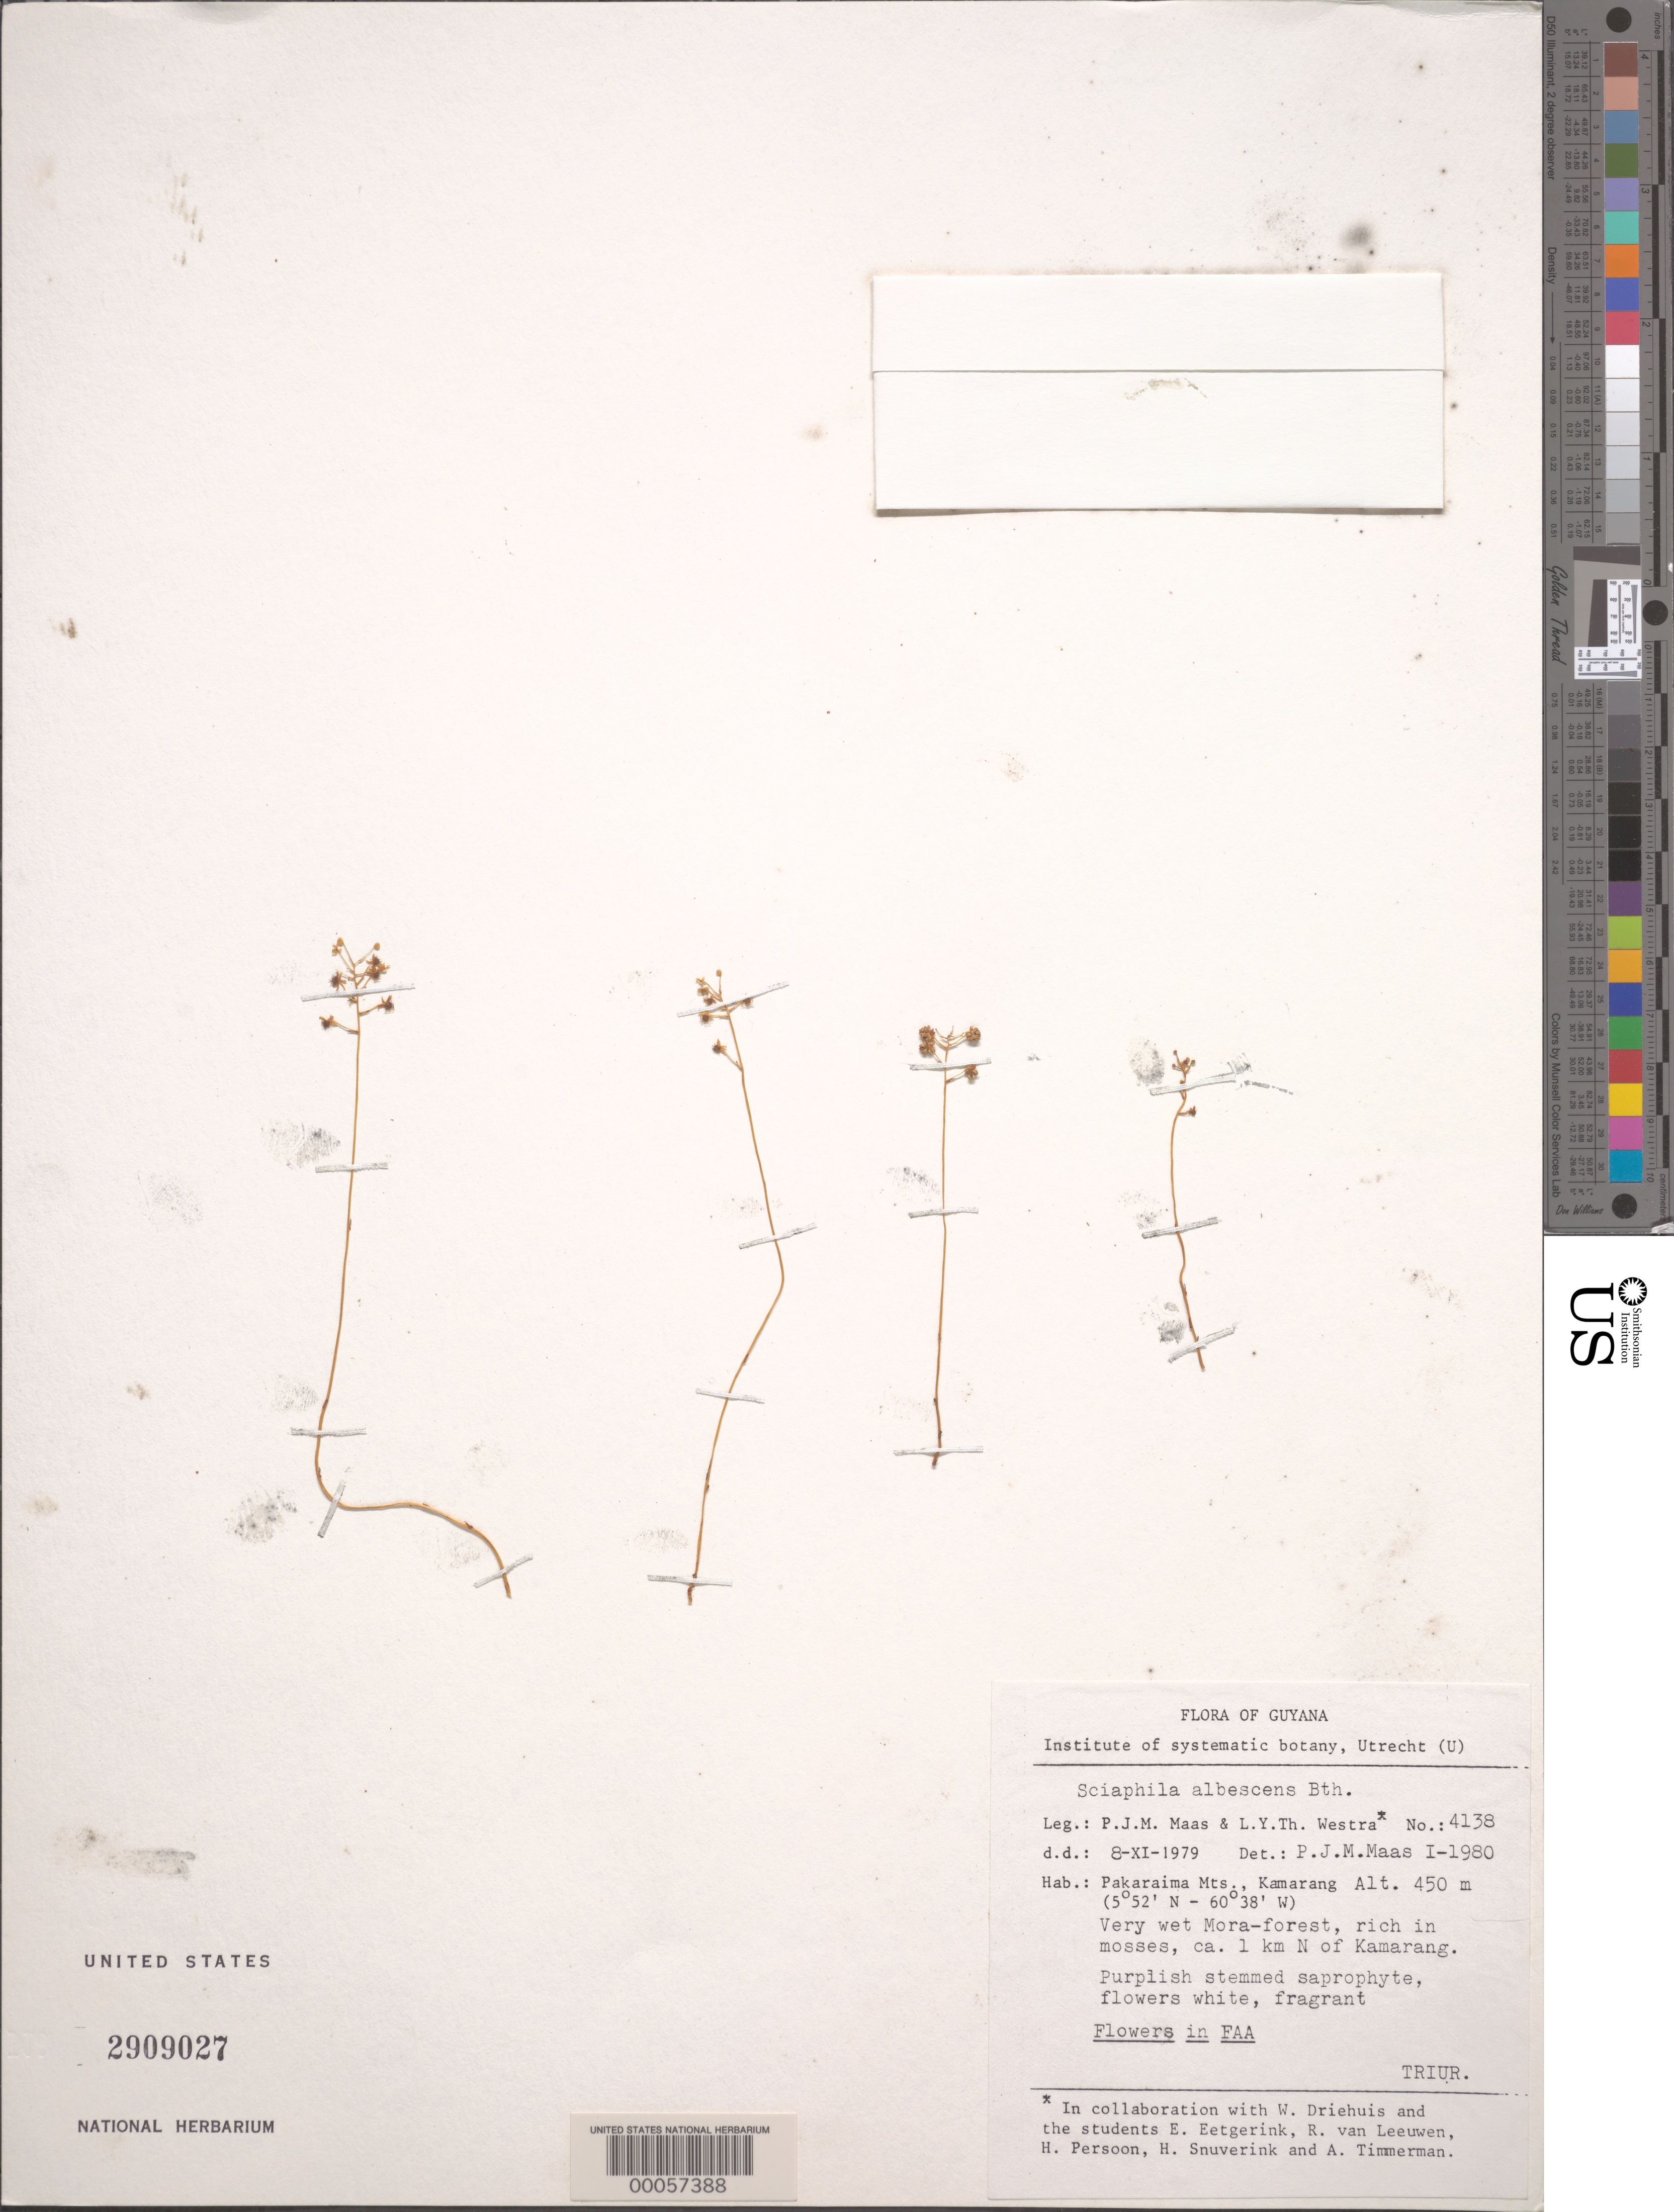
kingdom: Plantae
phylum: Tracheophyta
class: Liliopsida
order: Pandanales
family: Triuridaceae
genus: Sciaphila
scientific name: Sciaphila albescens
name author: Benth.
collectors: P. Maas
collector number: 4138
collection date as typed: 11 Aug 1979 or 08 Nov 1979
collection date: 1979-08-11 or 1979-11-08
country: Guyana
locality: About 1 km n of kamarang, pakaraima mts.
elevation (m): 450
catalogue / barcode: US 2909027